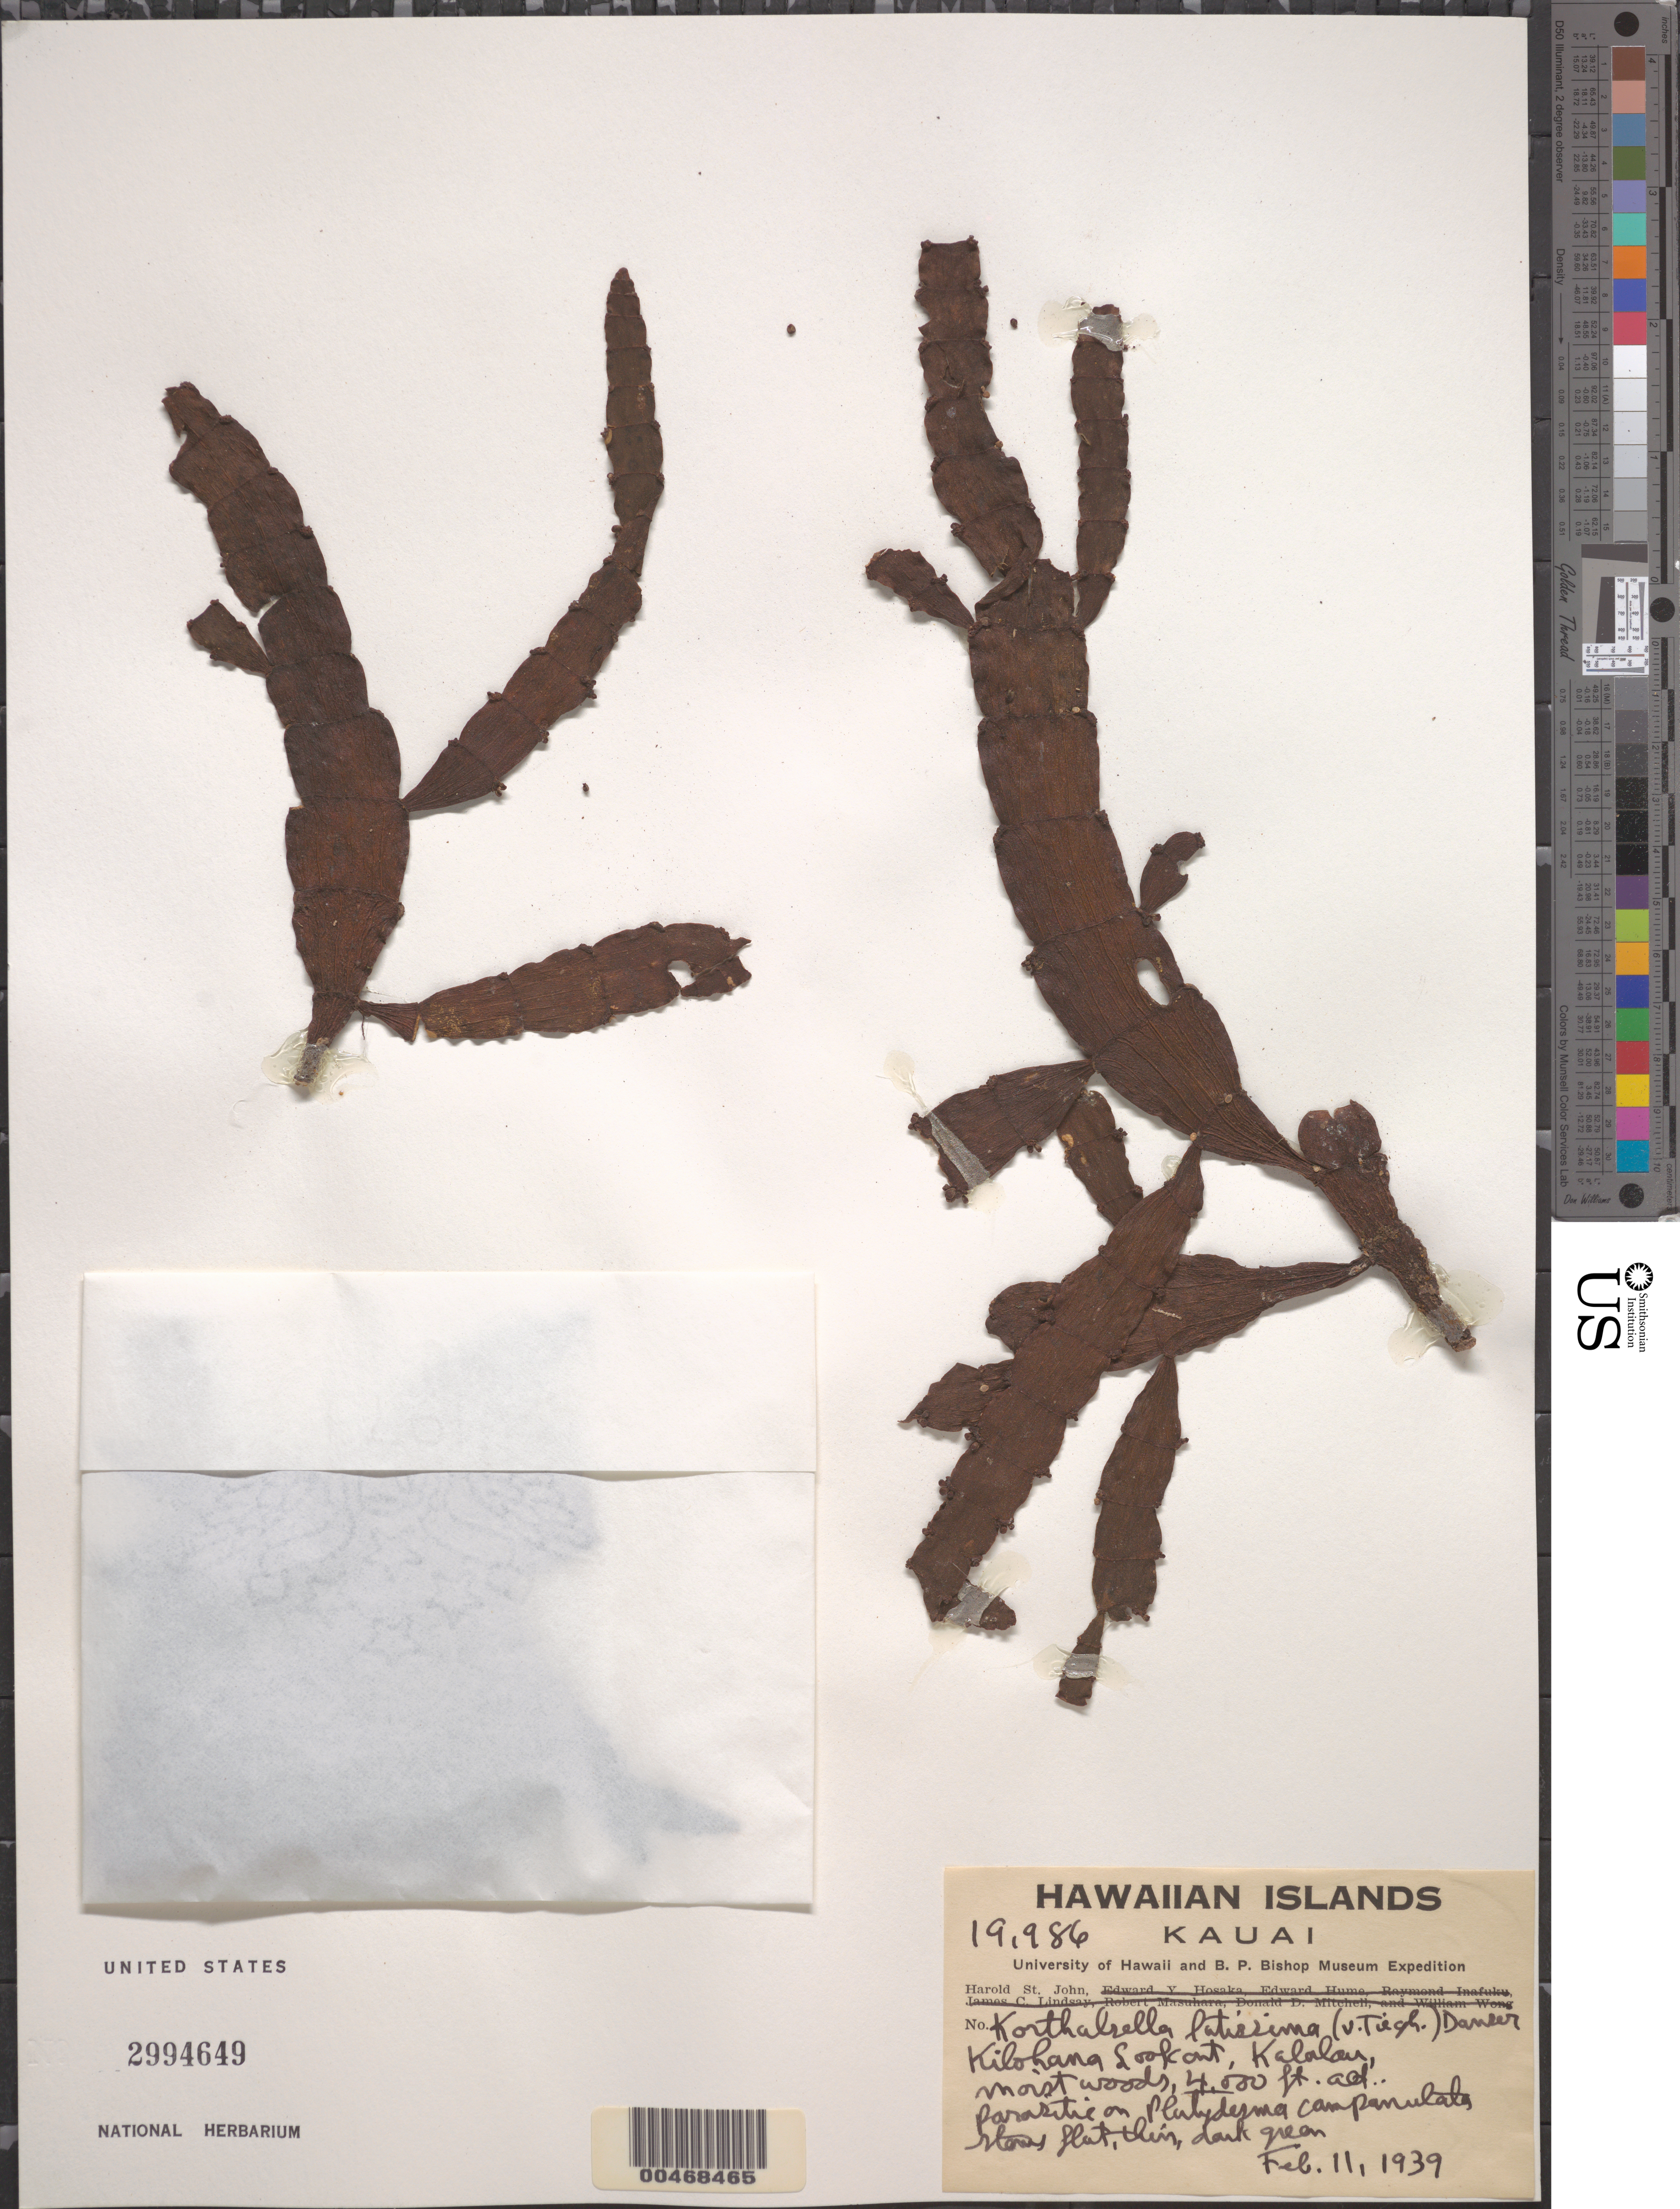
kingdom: Plantae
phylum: Tracheophyta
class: Magnoliopsida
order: Santalales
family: Viscaceae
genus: Korthalsella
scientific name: Korthalsella latissima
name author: (Tiegh.) Danser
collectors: H. St. John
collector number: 19986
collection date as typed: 11 Feb 1939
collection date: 1939-02-11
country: United States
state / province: Hawaii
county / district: Kauai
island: Kaua'i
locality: Kilohana Lookout, Kalalau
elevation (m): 1219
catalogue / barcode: US 2994649